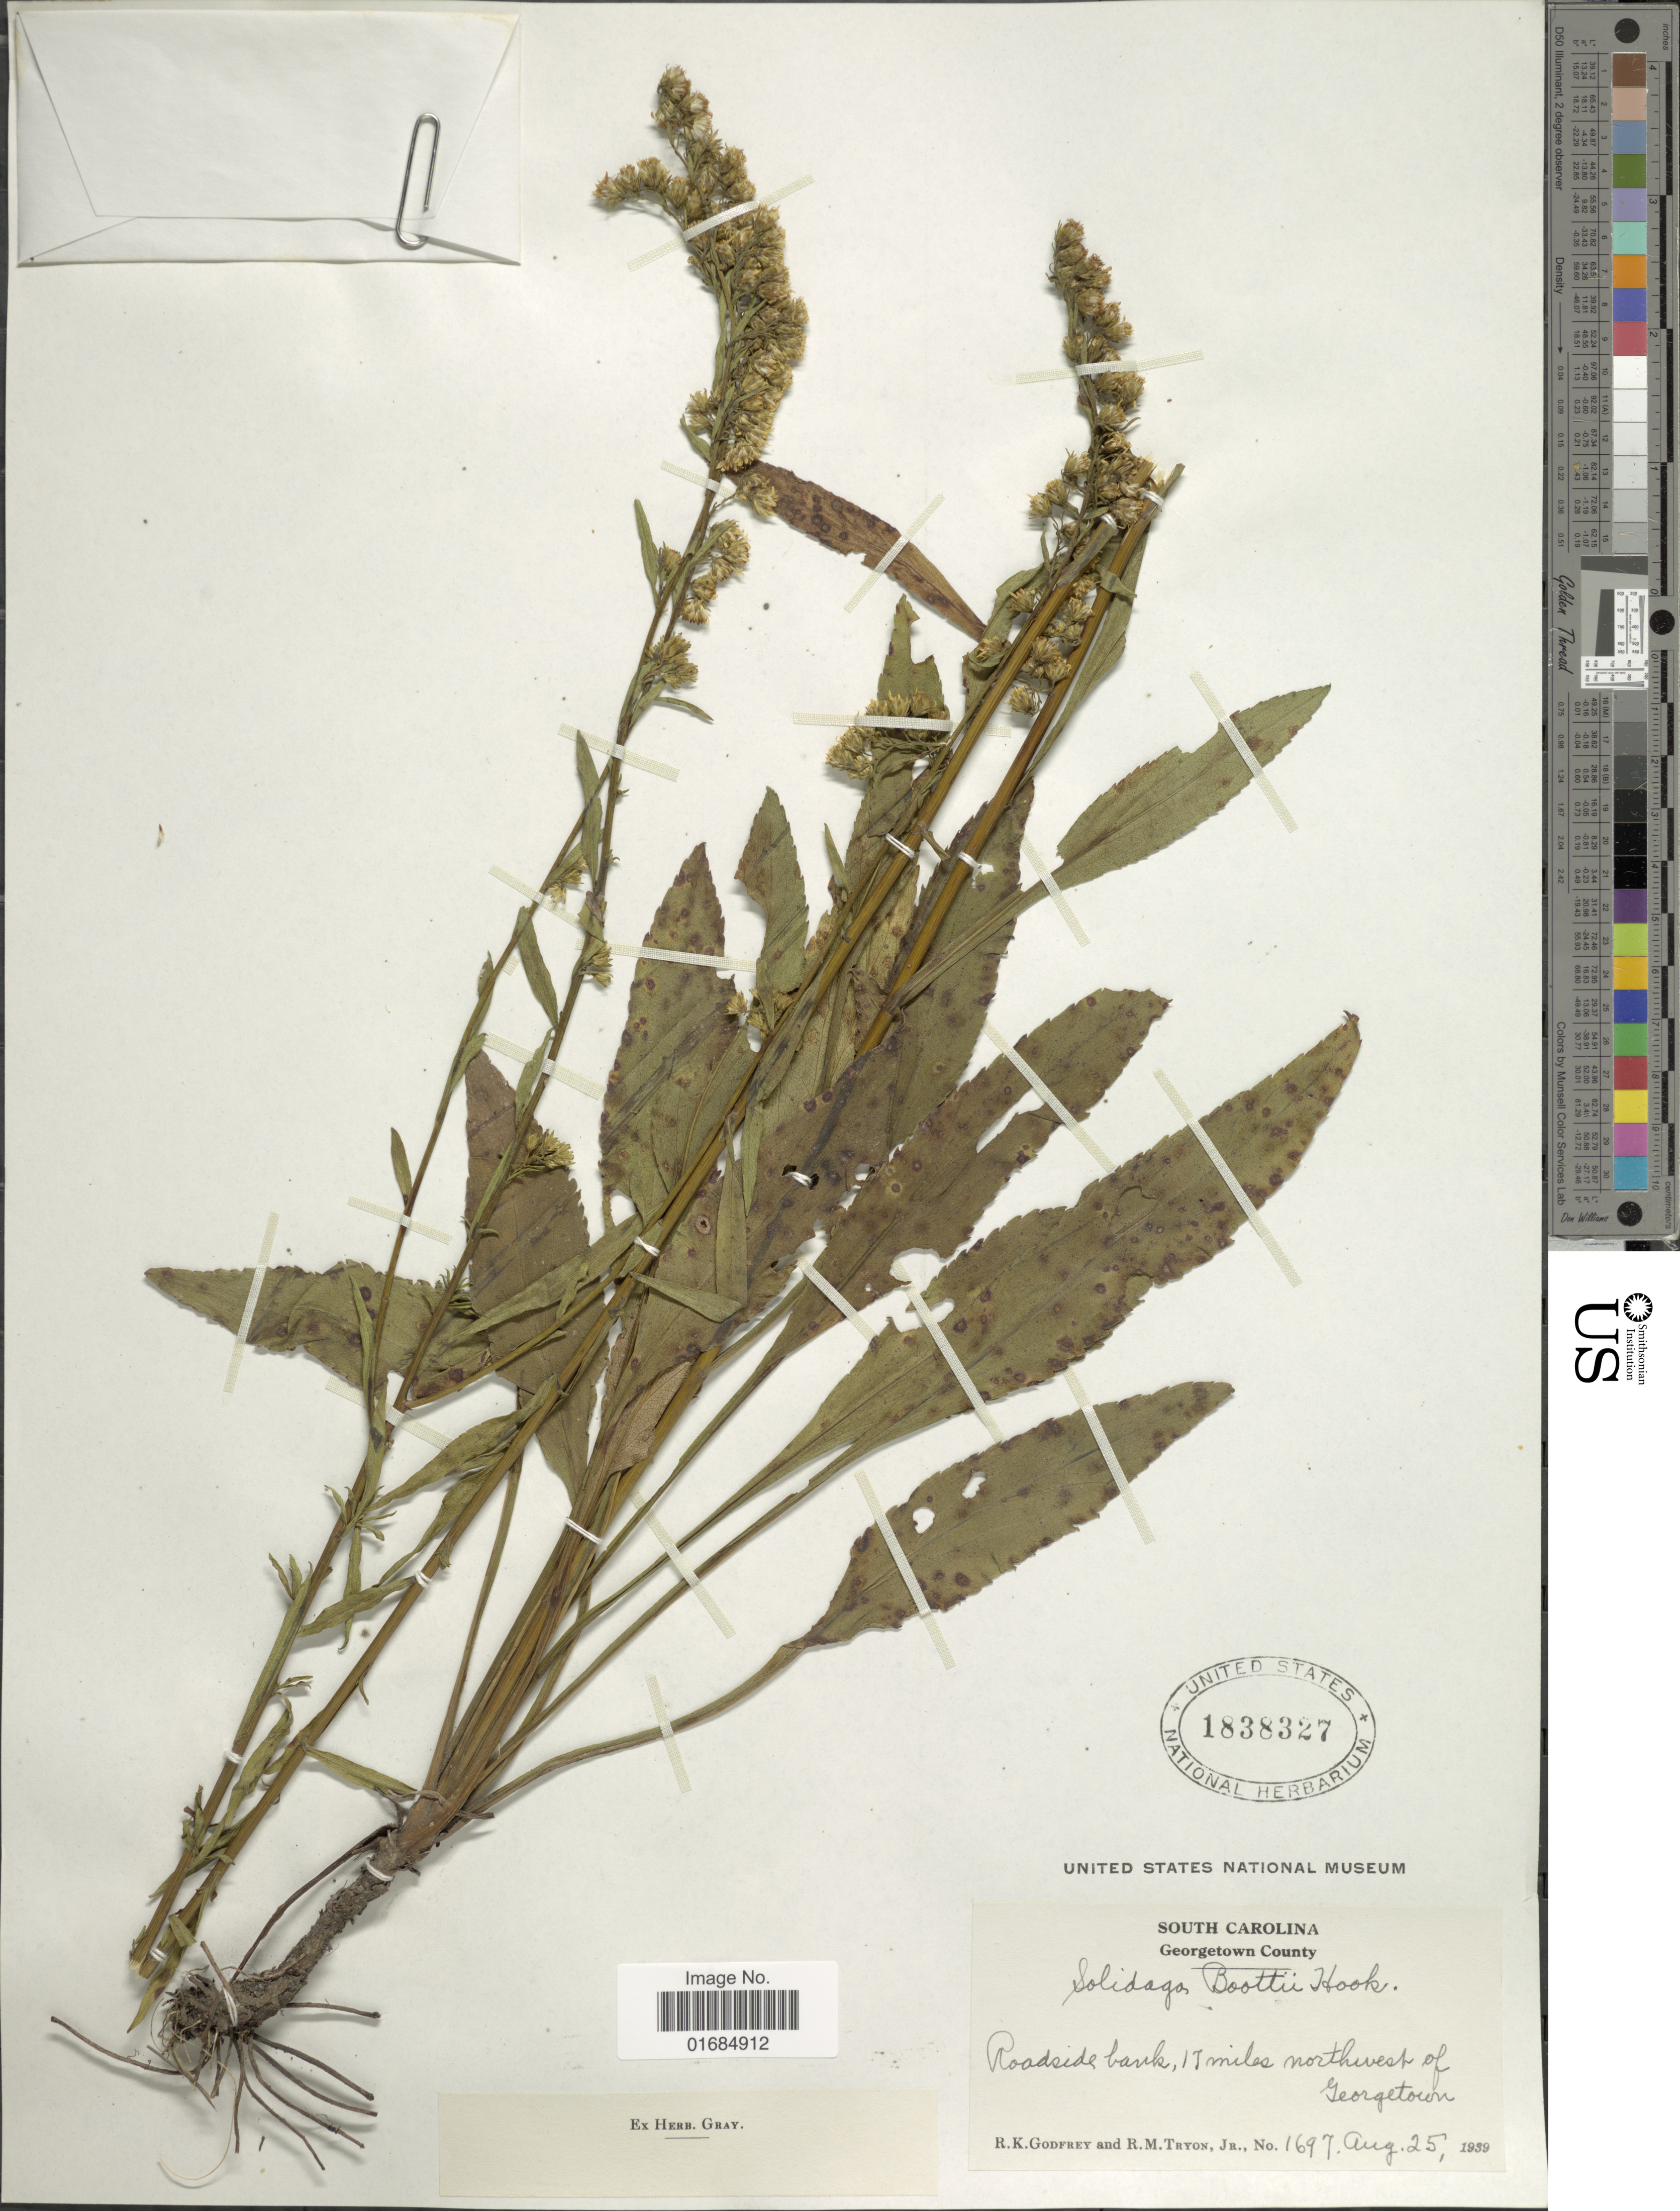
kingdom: Plantae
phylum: Tracheophyta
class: Magnoliopsida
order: Asterales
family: Asteraceae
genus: Solidago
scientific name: Solidago boottii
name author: Hook.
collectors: R. K. Godfrey & R. M. Tryon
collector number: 1697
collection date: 1939-08-25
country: United States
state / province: South Carolina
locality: Georgetown County, Roadside bank, 17 miles northwest of Georgetown.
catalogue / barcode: US 1838327